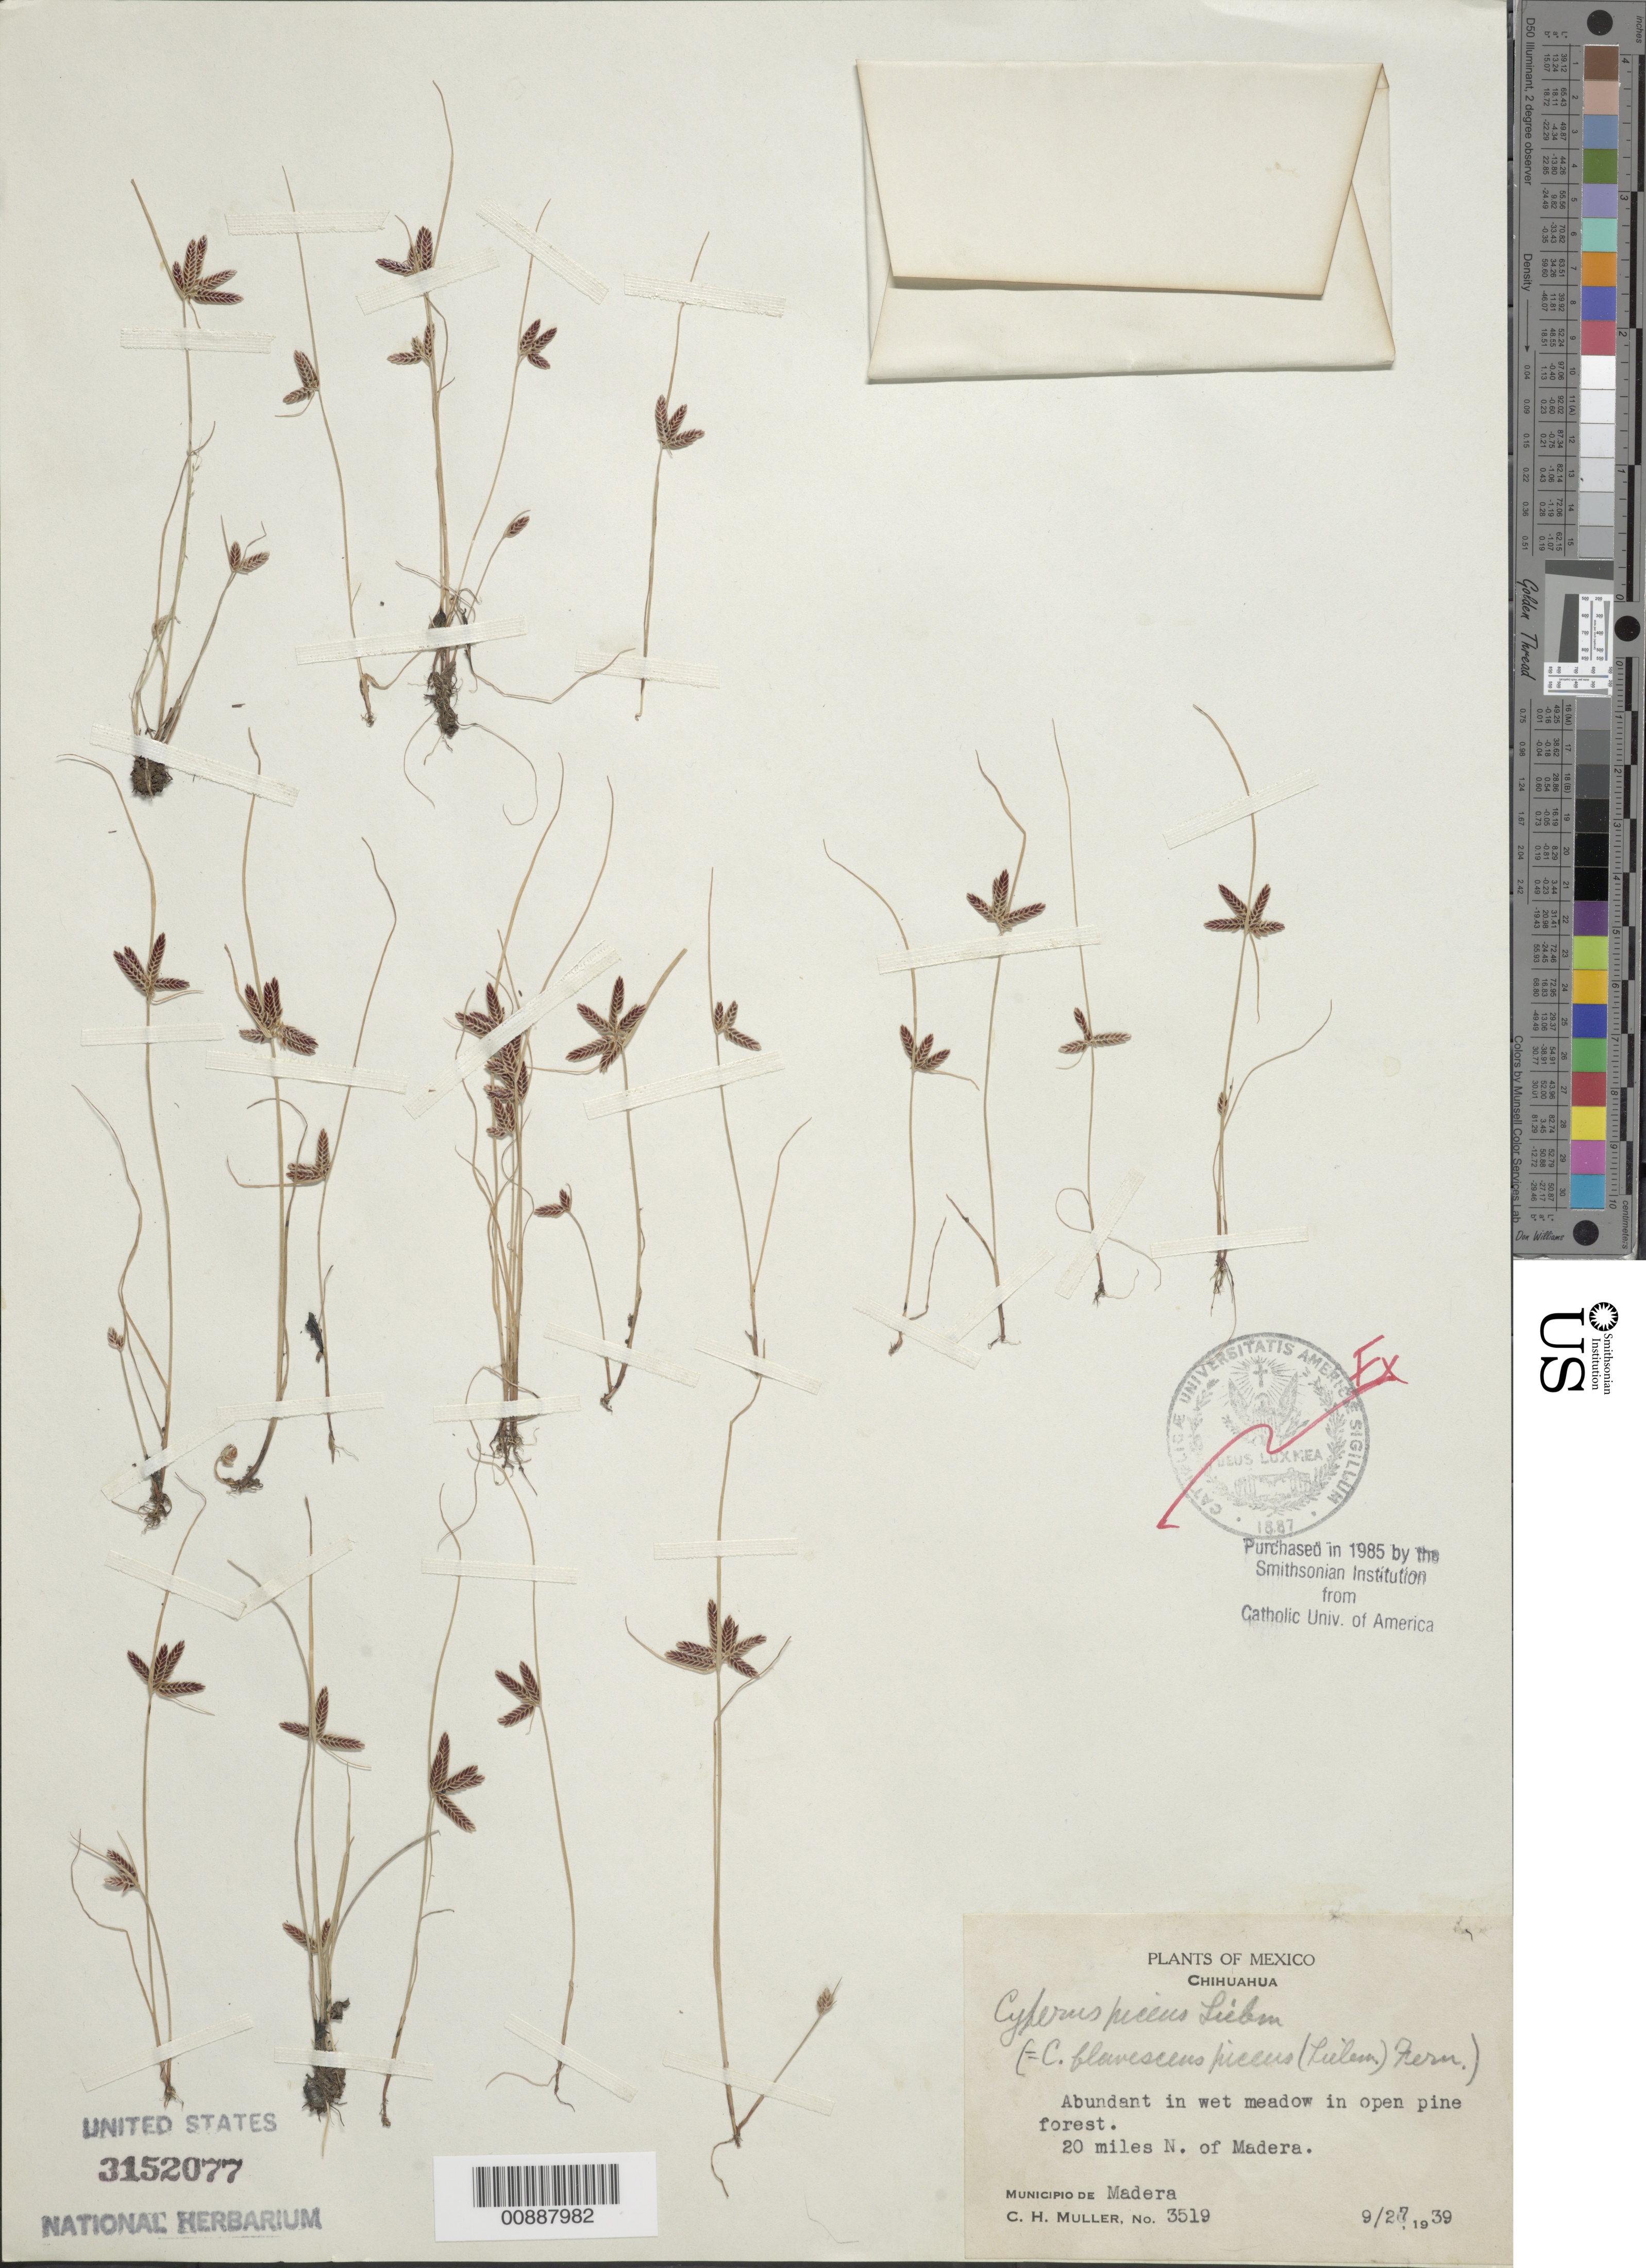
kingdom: Plantae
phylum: Tracheophyta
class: Liliopsida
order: Poales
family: Cyperaceae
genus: Cyperus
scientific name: Cyperus flavescens var. piceus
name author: (Liebm.) Fernald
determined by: Tucker, G. C.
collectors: C. H. Muller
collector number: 3519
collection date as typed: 27 Sep 1939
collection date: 1939-09-27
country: Mexico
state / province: Chihuahua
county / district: Madera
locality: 20 miles N of Madera.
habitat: Abundant in wet meadow in open pine forest.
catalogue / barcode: US 3152077